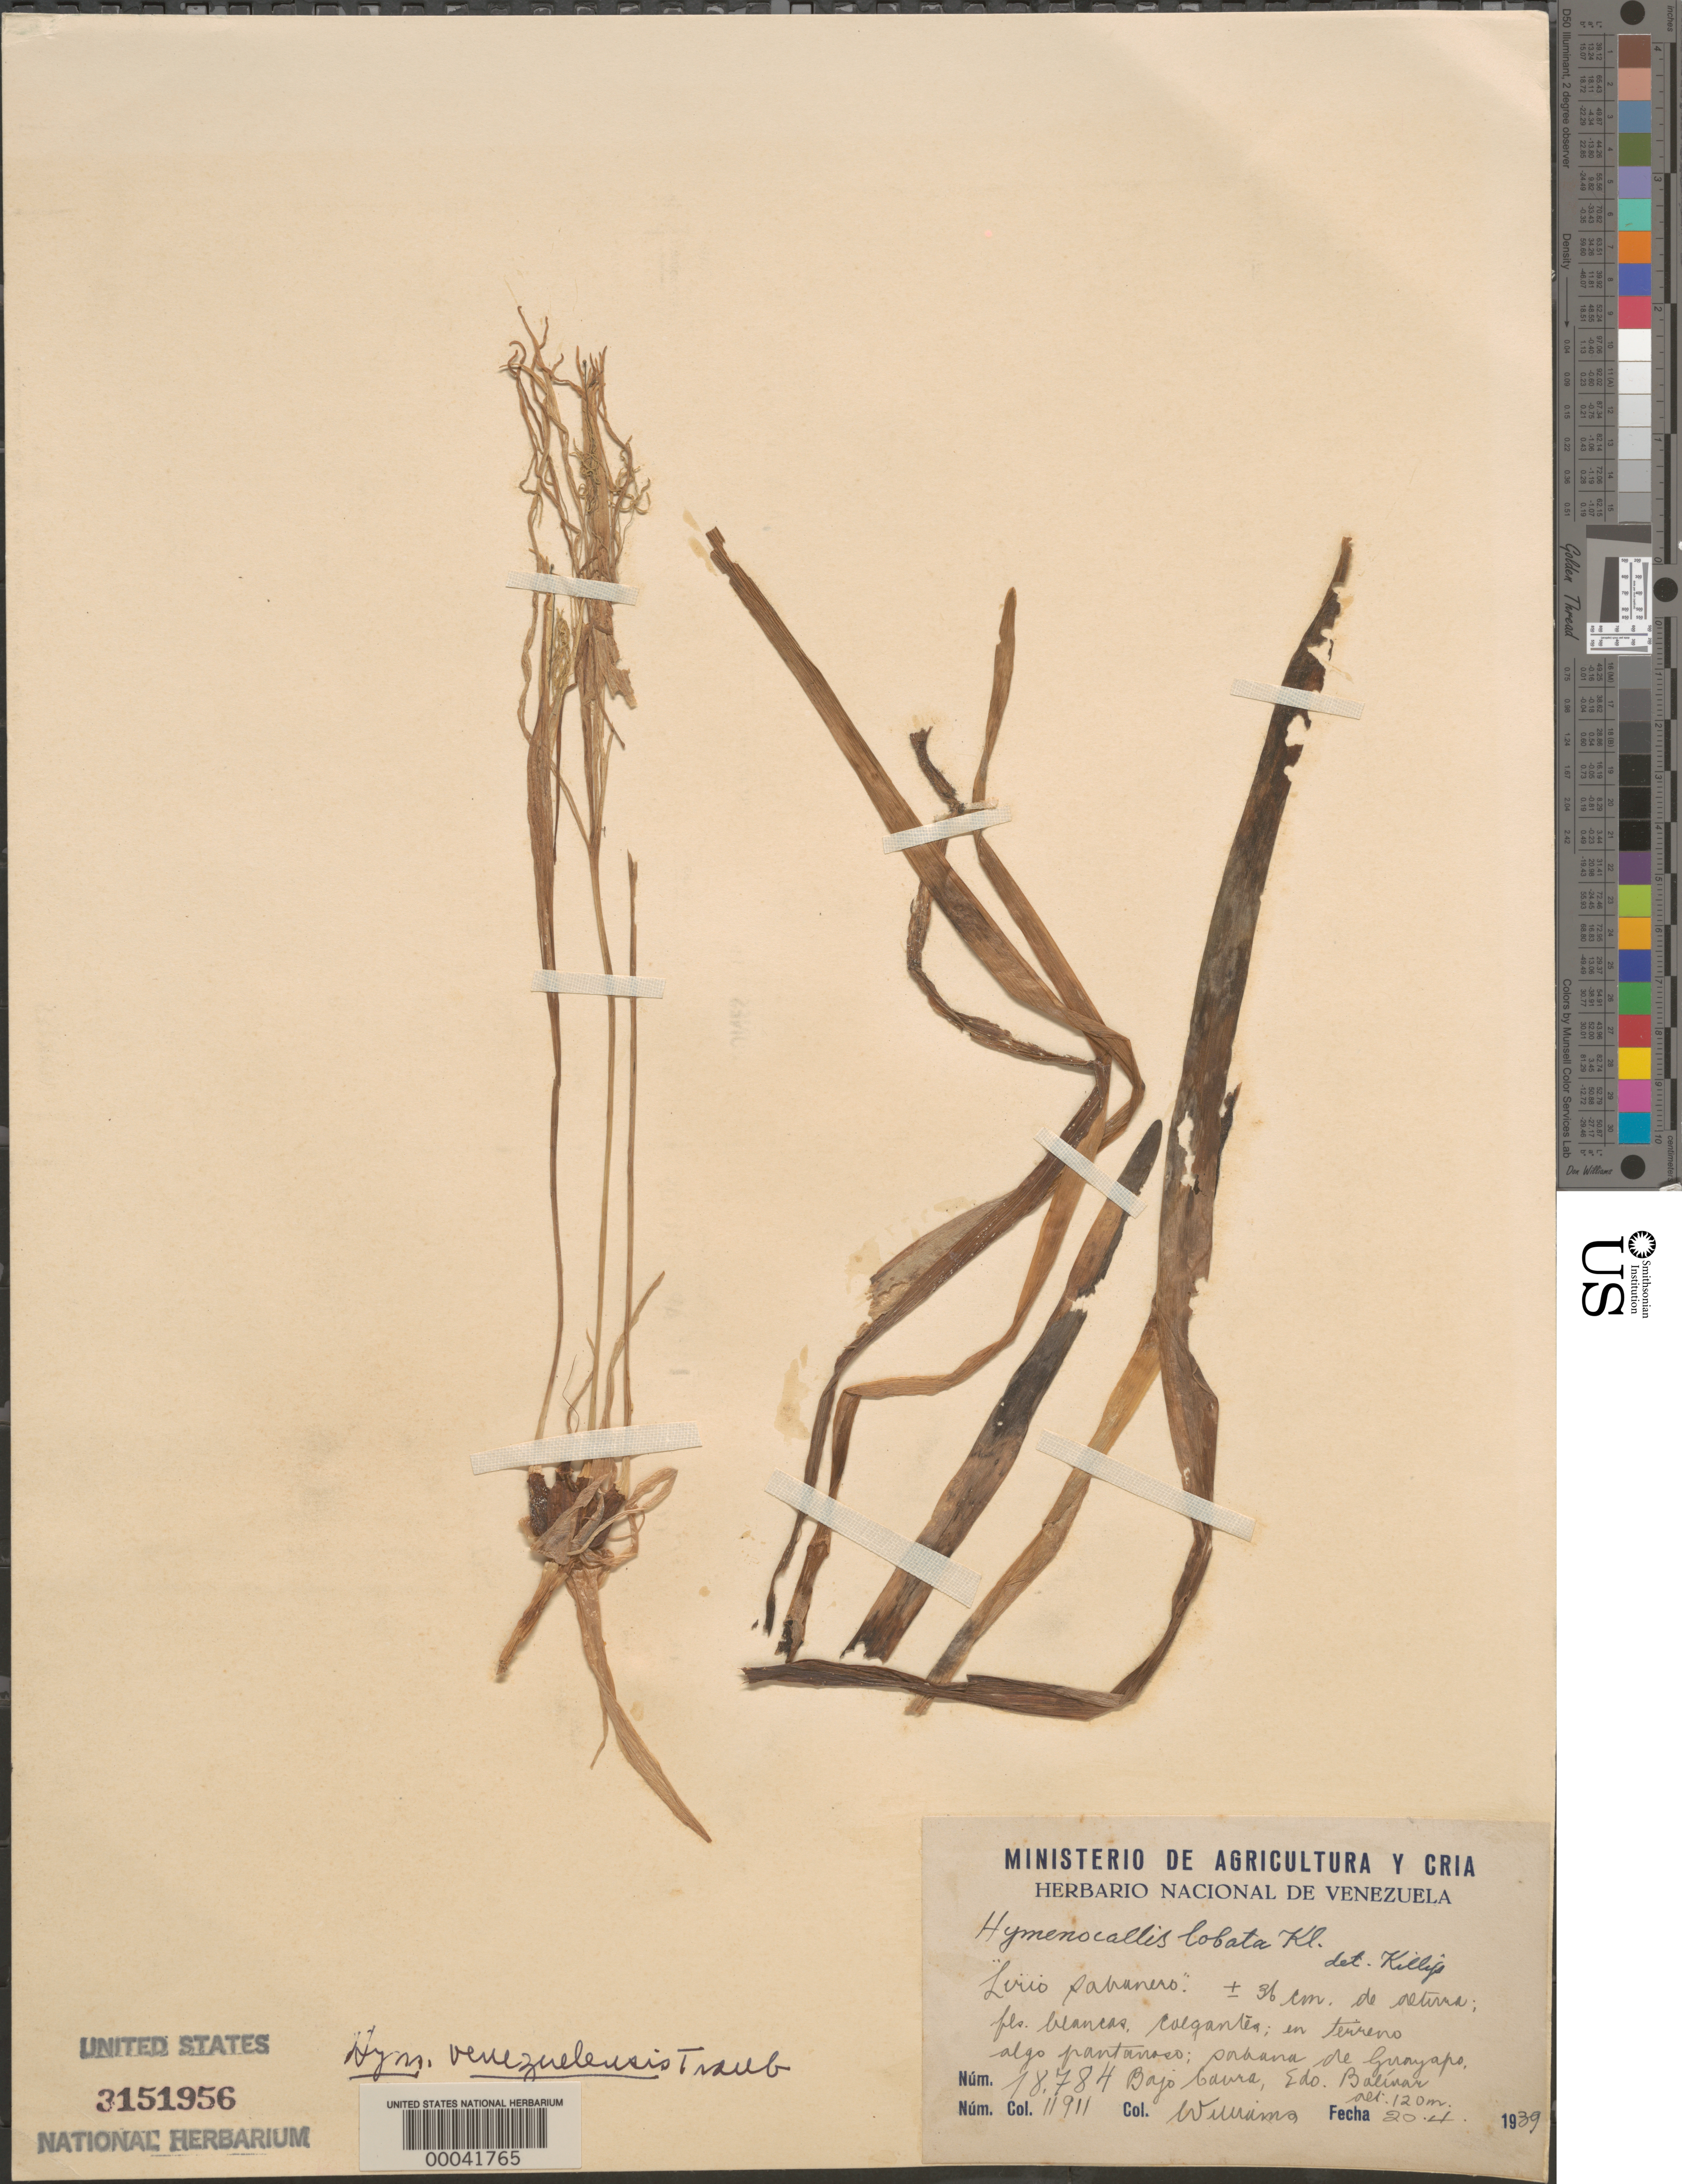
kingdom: Plantae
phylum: Tracheophyta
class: Liliopsida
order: Asparagales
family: Amaryllidaceae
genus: Hymenocallis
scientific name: Hymenocallis venezuelensis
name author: Traub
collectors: Ll. Williams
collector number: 11911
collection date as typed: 20 Apr 1939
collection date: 1939-04-20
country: Venezuela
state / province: Bolivar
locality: Guayapo, baja caura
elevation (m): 120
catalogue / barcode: US 3151956